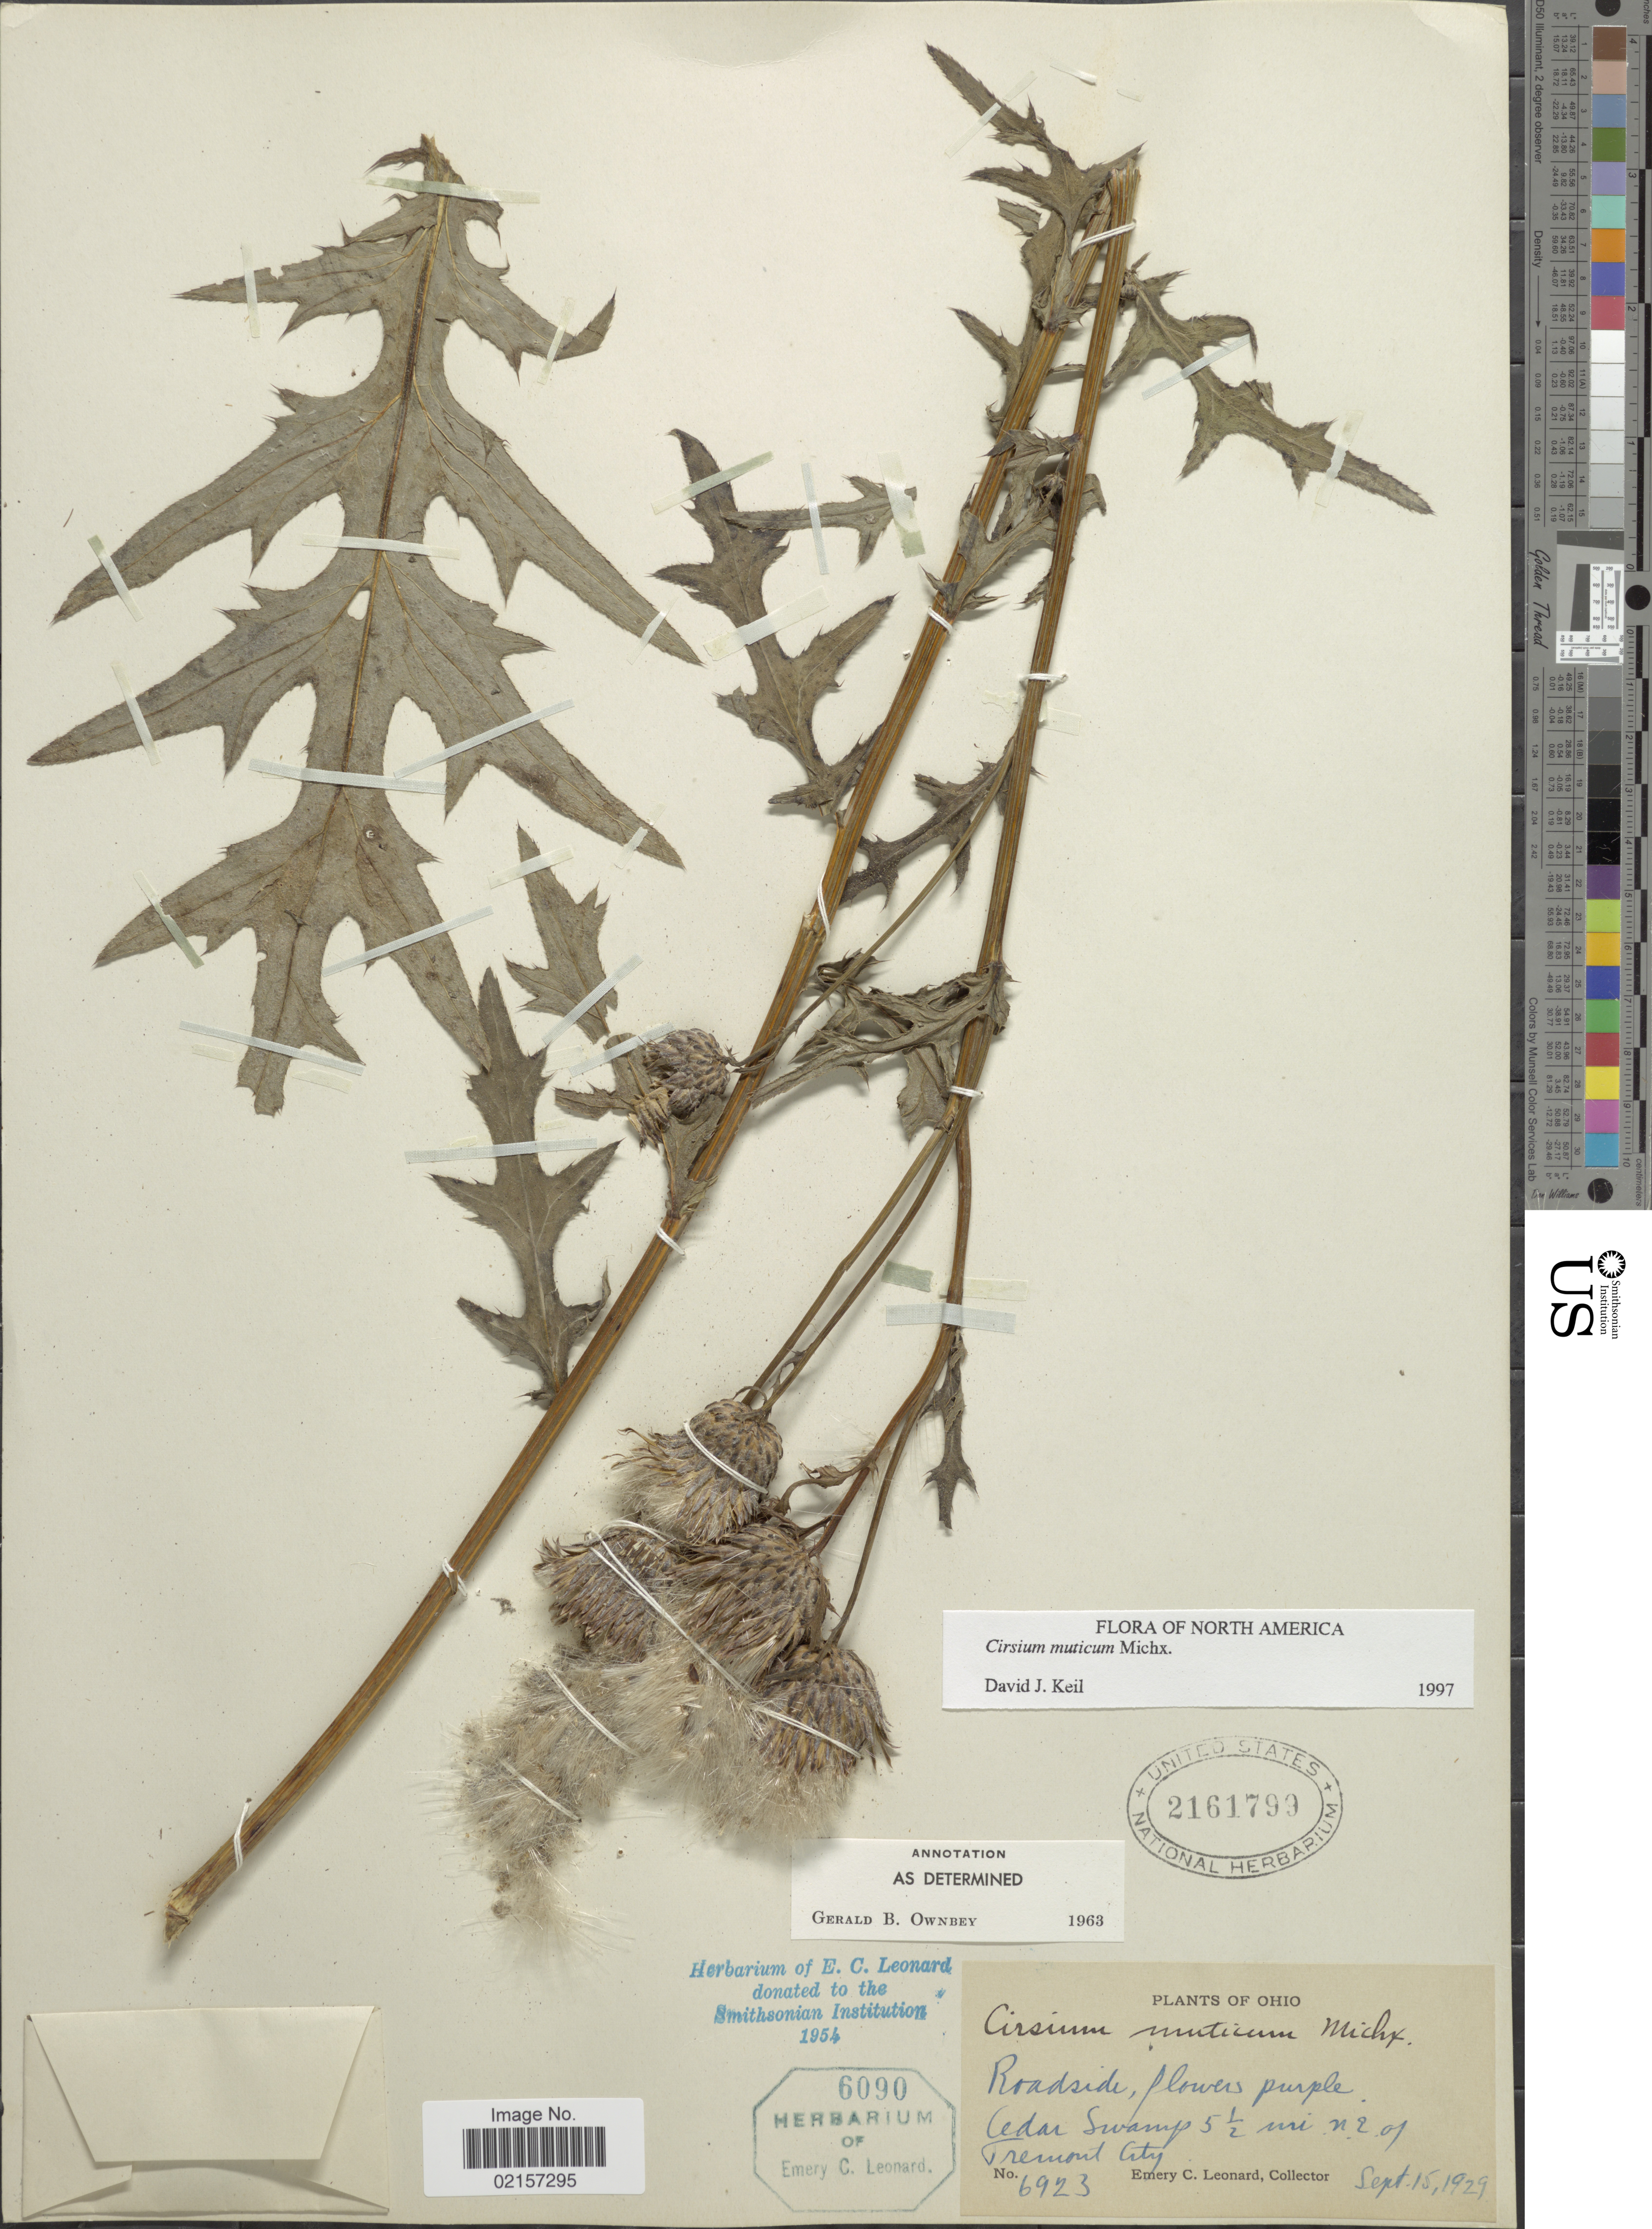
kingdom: Plantae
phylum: Tracheophyta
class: Magnoliopsida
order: Asterales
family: Asteraceae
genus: Cirsium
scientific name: Cirsium muticum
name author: Michx.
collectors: E. C. Leonard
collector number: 6923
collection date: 1929-09-15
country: United States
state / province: Ohio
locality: Roadside, Cedar Swamp 5½ mi. N.E. of Tremont City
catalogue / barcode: US 2161799